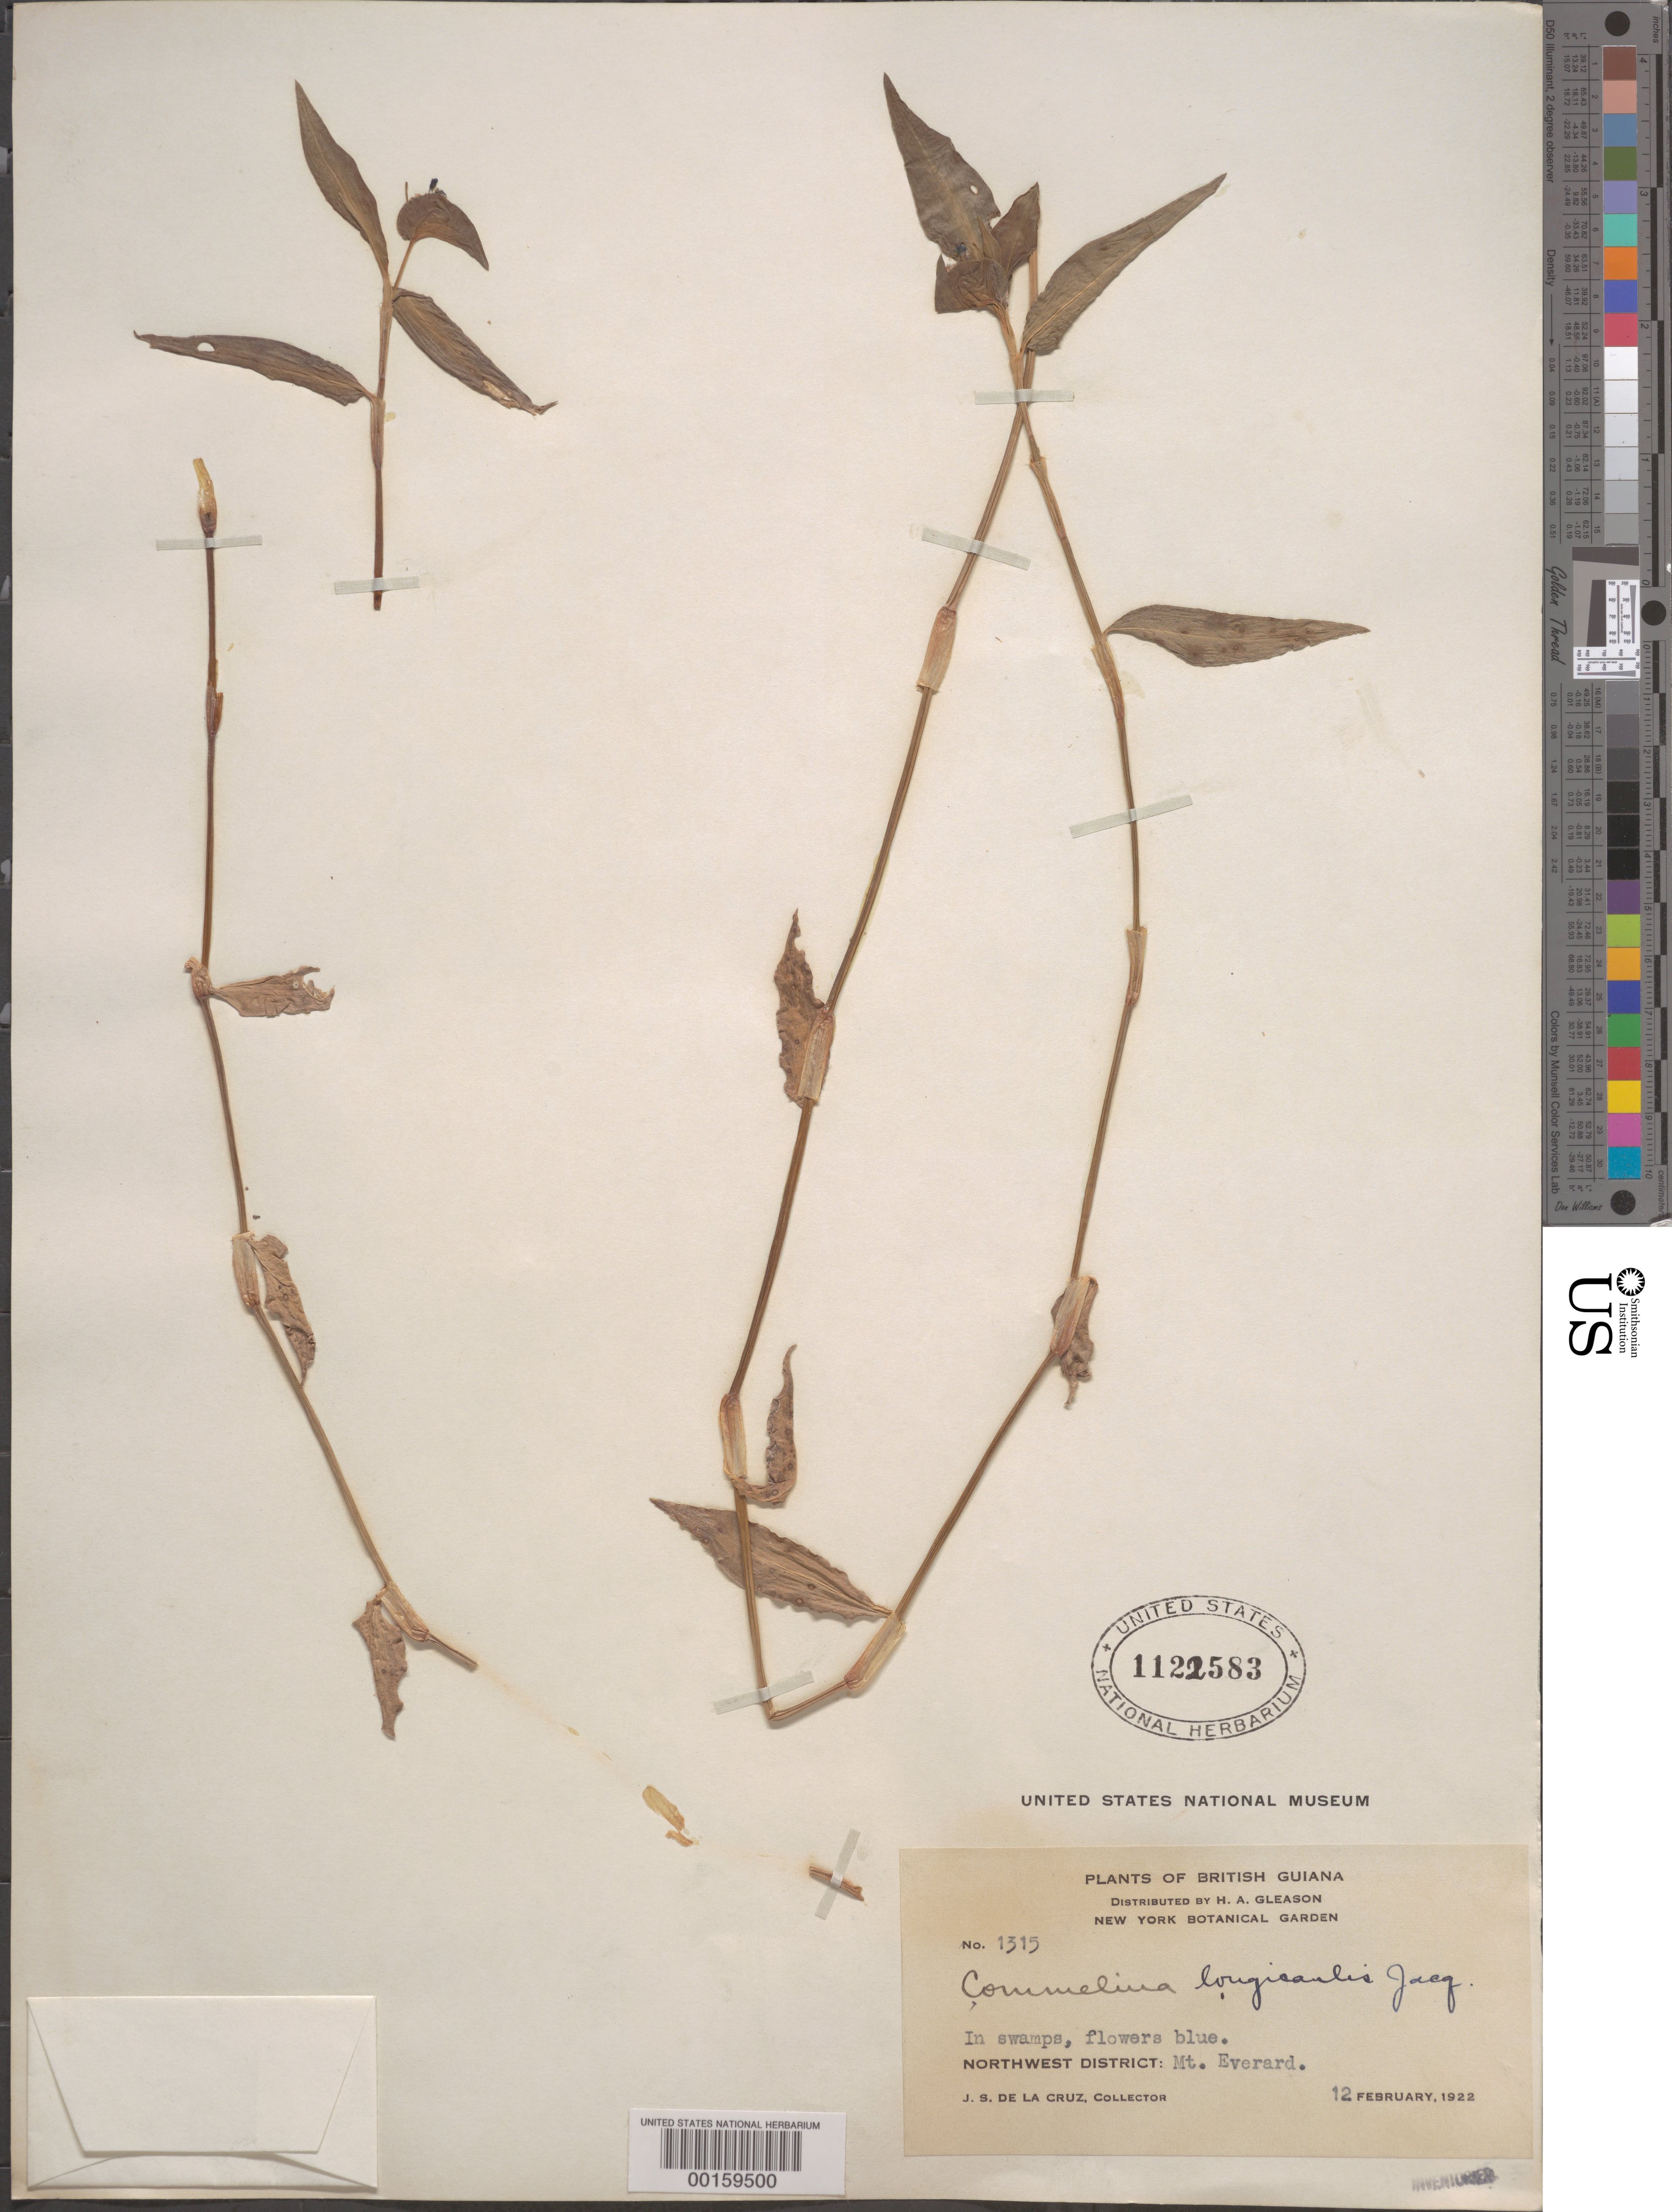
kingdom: Plantae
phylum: Tracheophyta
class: Liliopsida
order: Commelinales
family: Commelinaceae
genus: Commelina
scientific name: Commelina diffusa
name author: Burm. f.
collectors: J. S. de la Cruz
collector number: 1315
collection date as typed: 12 Feb 1922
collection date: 1922-02-12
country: Guyana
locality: Northwest prov.; mt. everard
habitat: Swamps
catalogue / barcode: US 1122583